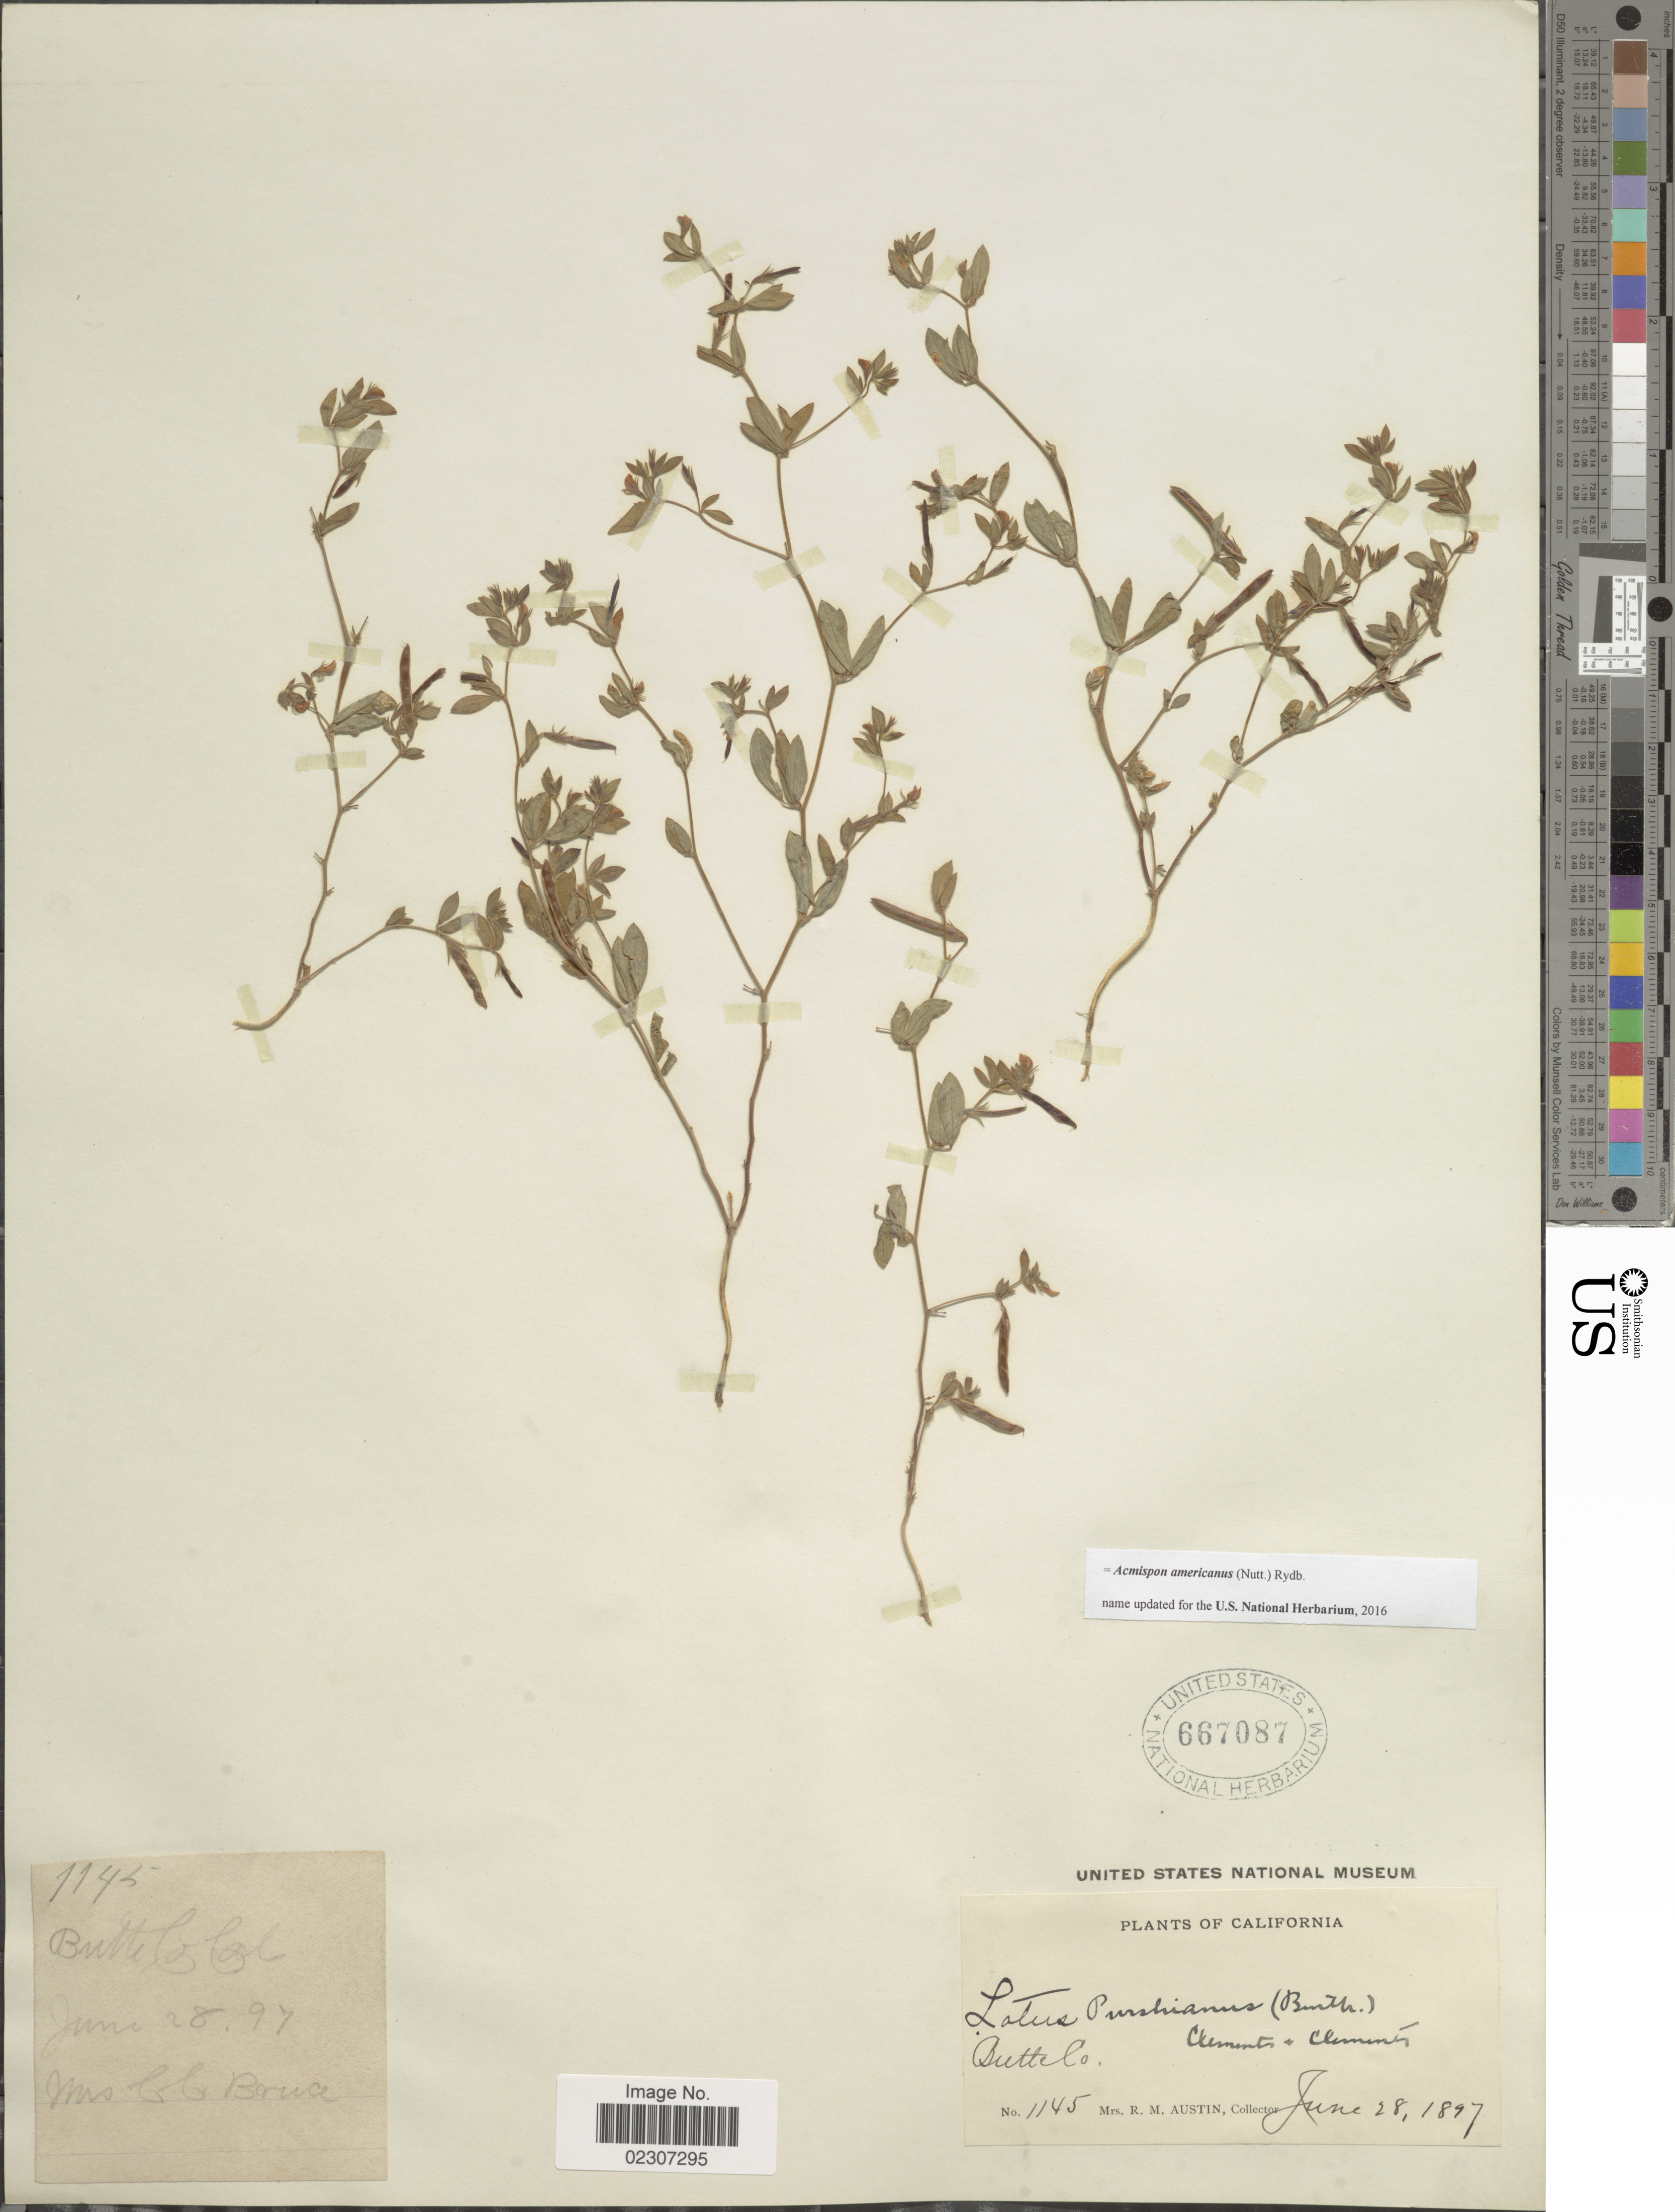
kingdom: Plantae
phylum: Tracheophyta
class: Magnoliopsida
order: Fabales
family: Fabaceae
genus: Acmispon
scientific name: Acmispon americanus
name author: (Nutt.) Rydb.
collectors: R. Austin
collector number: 1145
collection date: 1897-06-28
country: United States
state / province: California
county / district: Butte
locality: California, Butte Co.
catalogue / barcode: US 667087